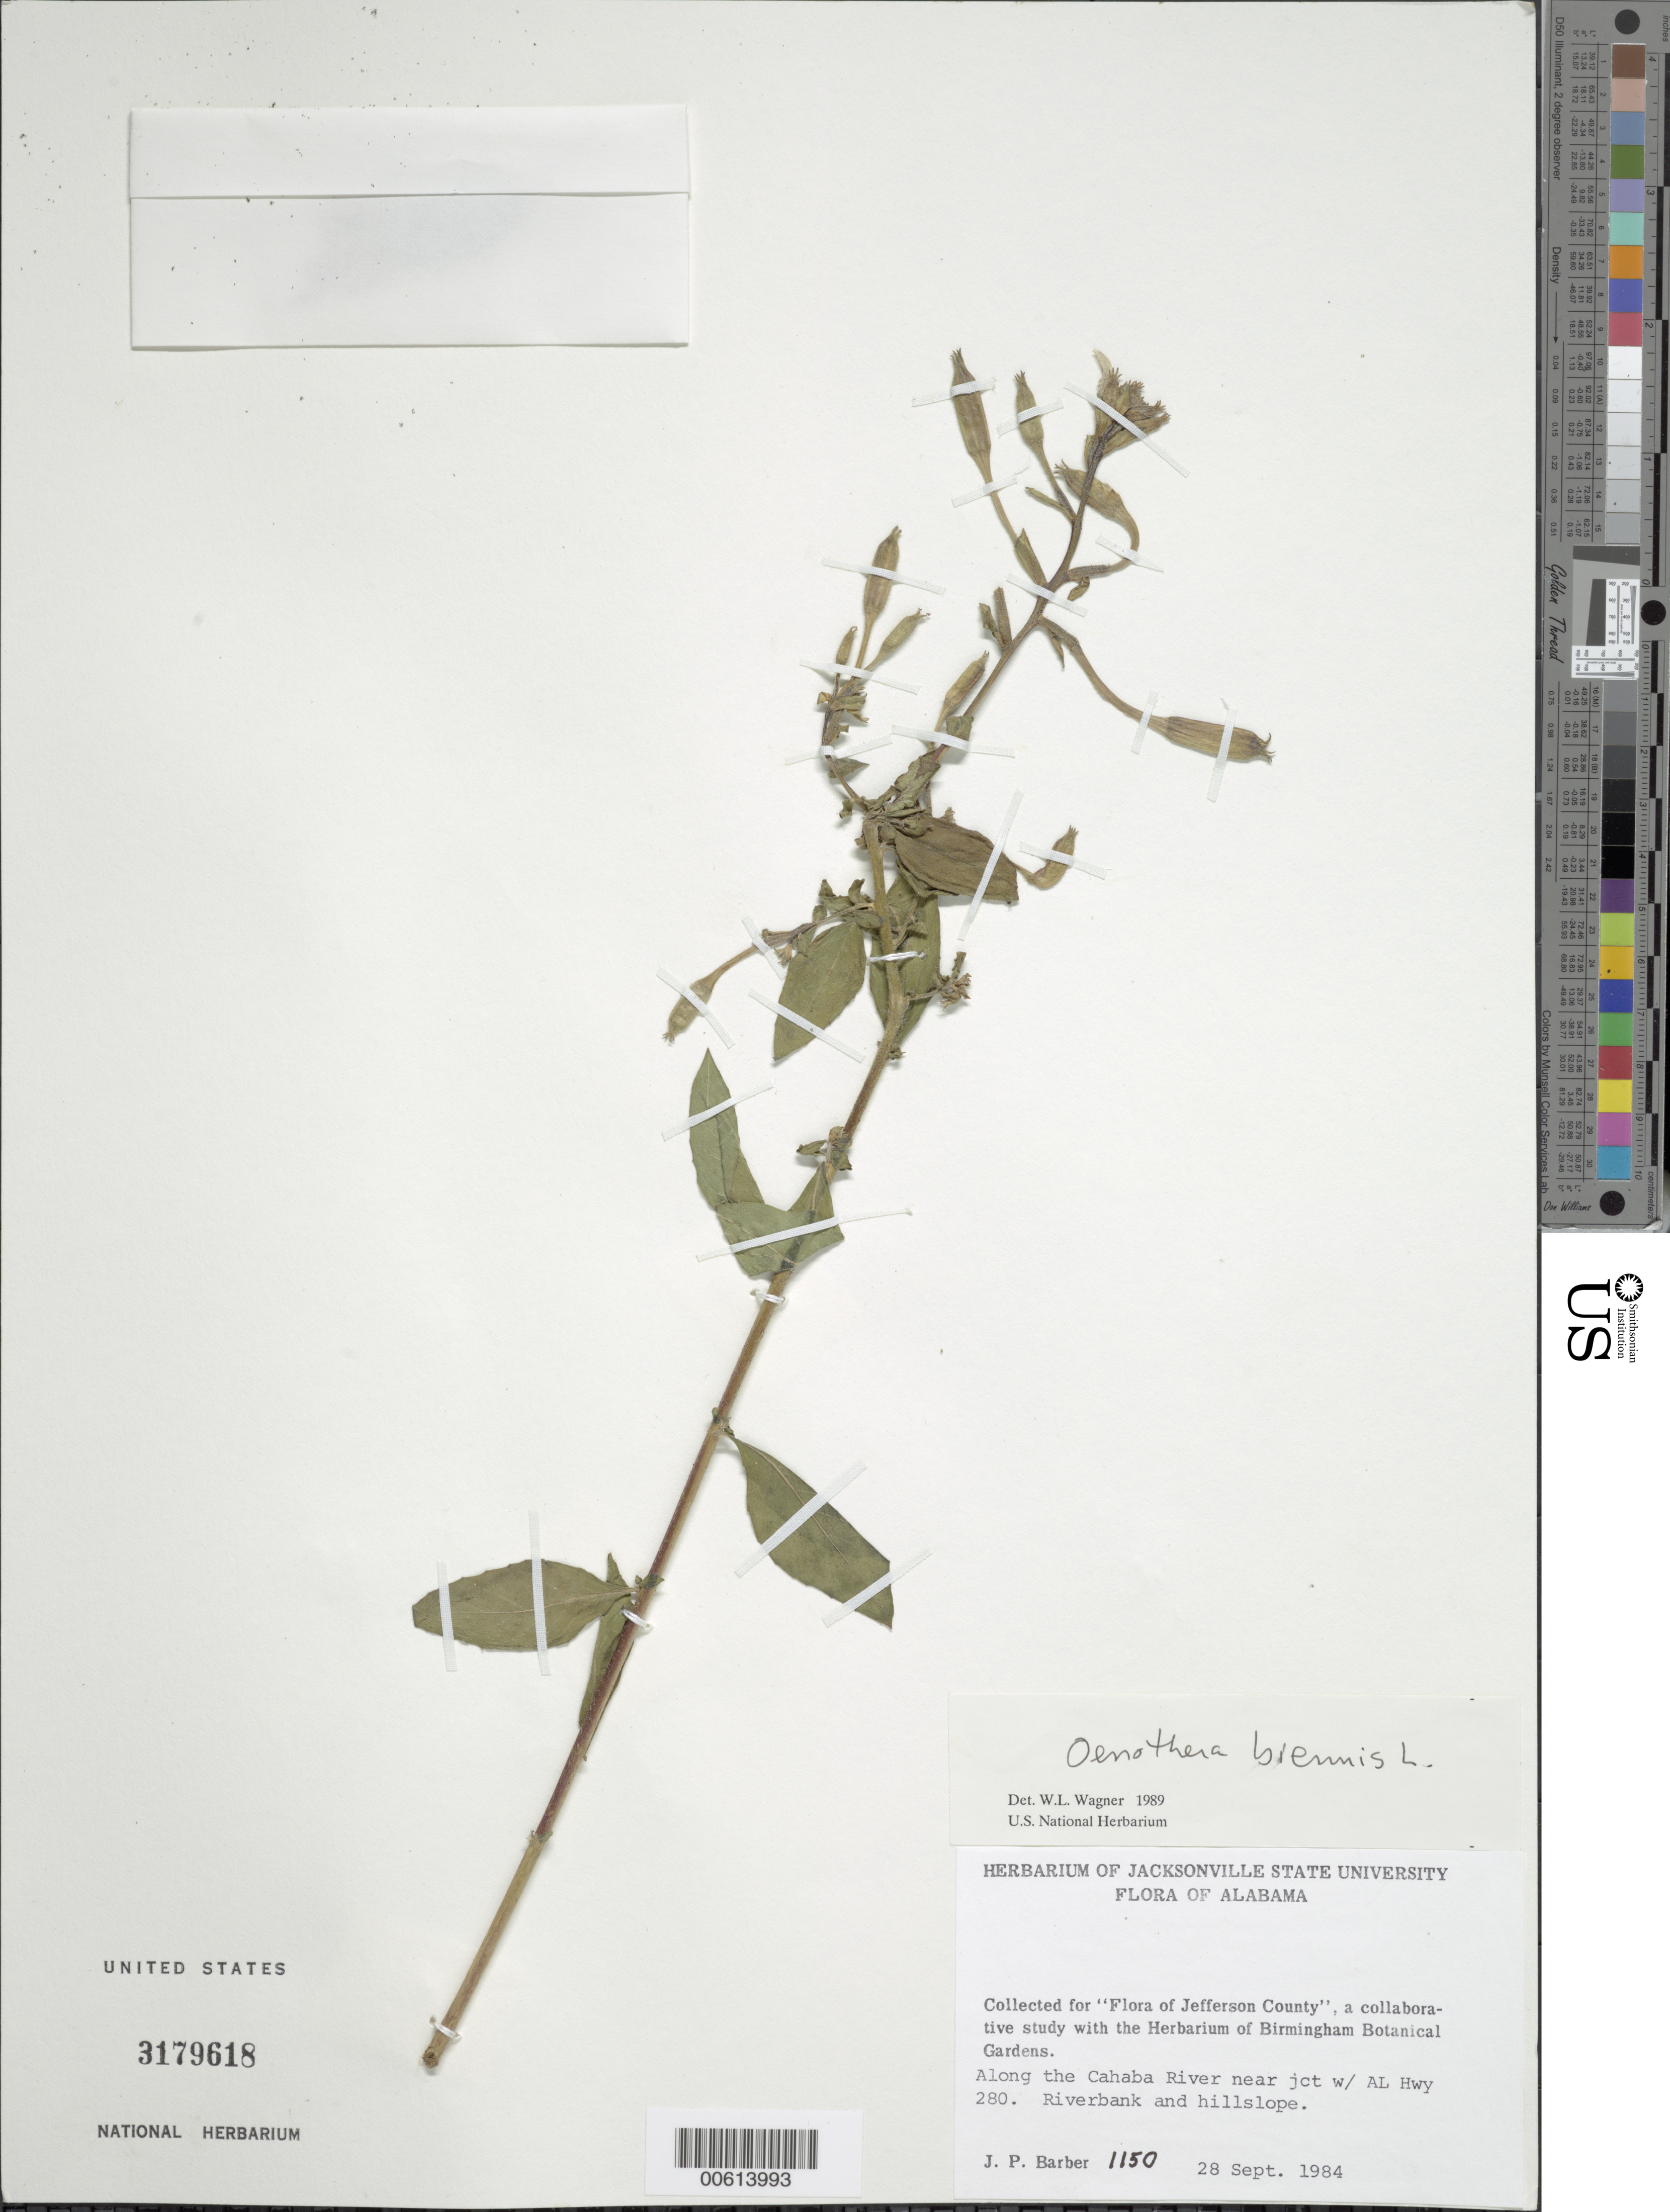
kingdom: Plantae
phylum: Tracheophyta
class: Magnoliopsida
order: Myrtales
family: Onagraceae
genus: Oenothera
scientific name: Oenothera biennis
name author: L.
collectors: J. Barber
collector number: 1150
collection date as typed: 28 Sep 1984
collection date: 1984-09-28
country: United States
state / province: Alabama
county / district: Jefferson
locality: Along the Cahaba River near Jct W/ AL Hwy 280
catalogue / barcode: US 3179618